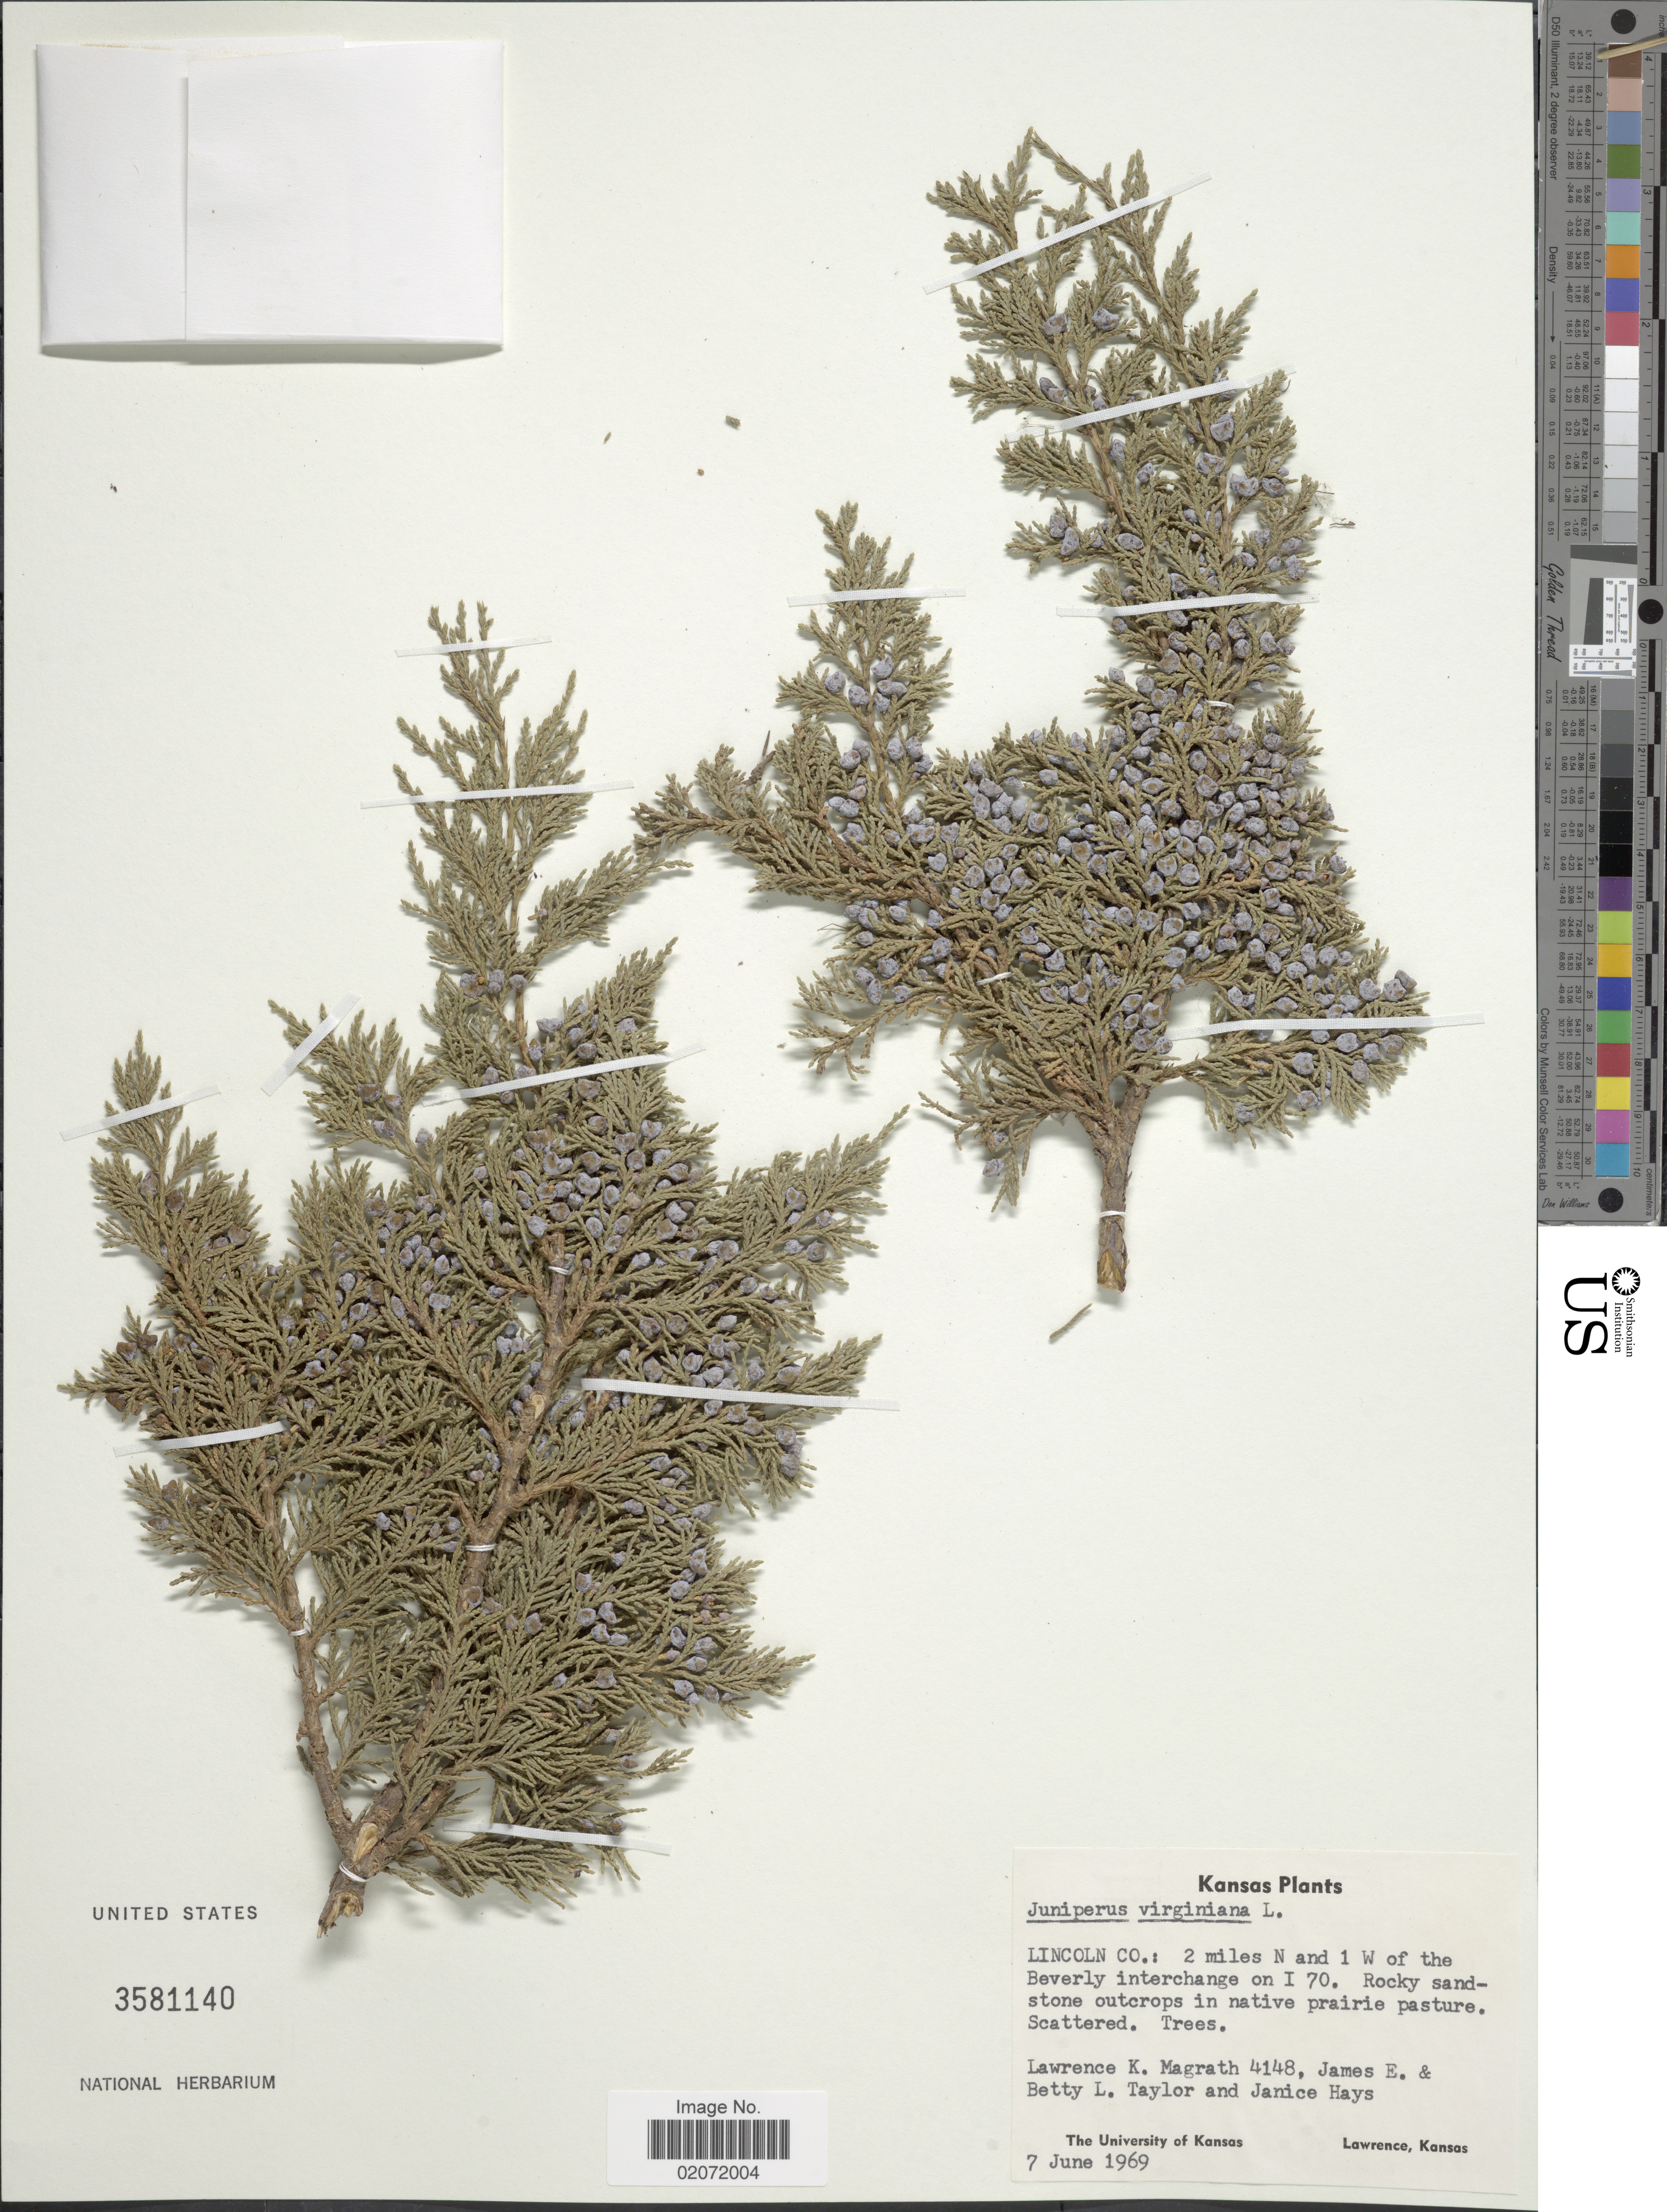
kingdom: Plantae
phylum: Tracheophyta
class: Pinopsida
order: Pinales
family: Cupressaceae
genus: Juniperus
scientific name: Juniperus virginiana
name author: L.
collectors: L. Magrath, J. E. Taylor, Betty L. Taylor & J. Hays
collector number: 4148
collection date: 1969-06-07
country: United States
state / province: Kansas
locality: Lincoln Co: 2 miles N and 1 W of the Beverly interchange on I 70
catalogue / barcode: US 3581140